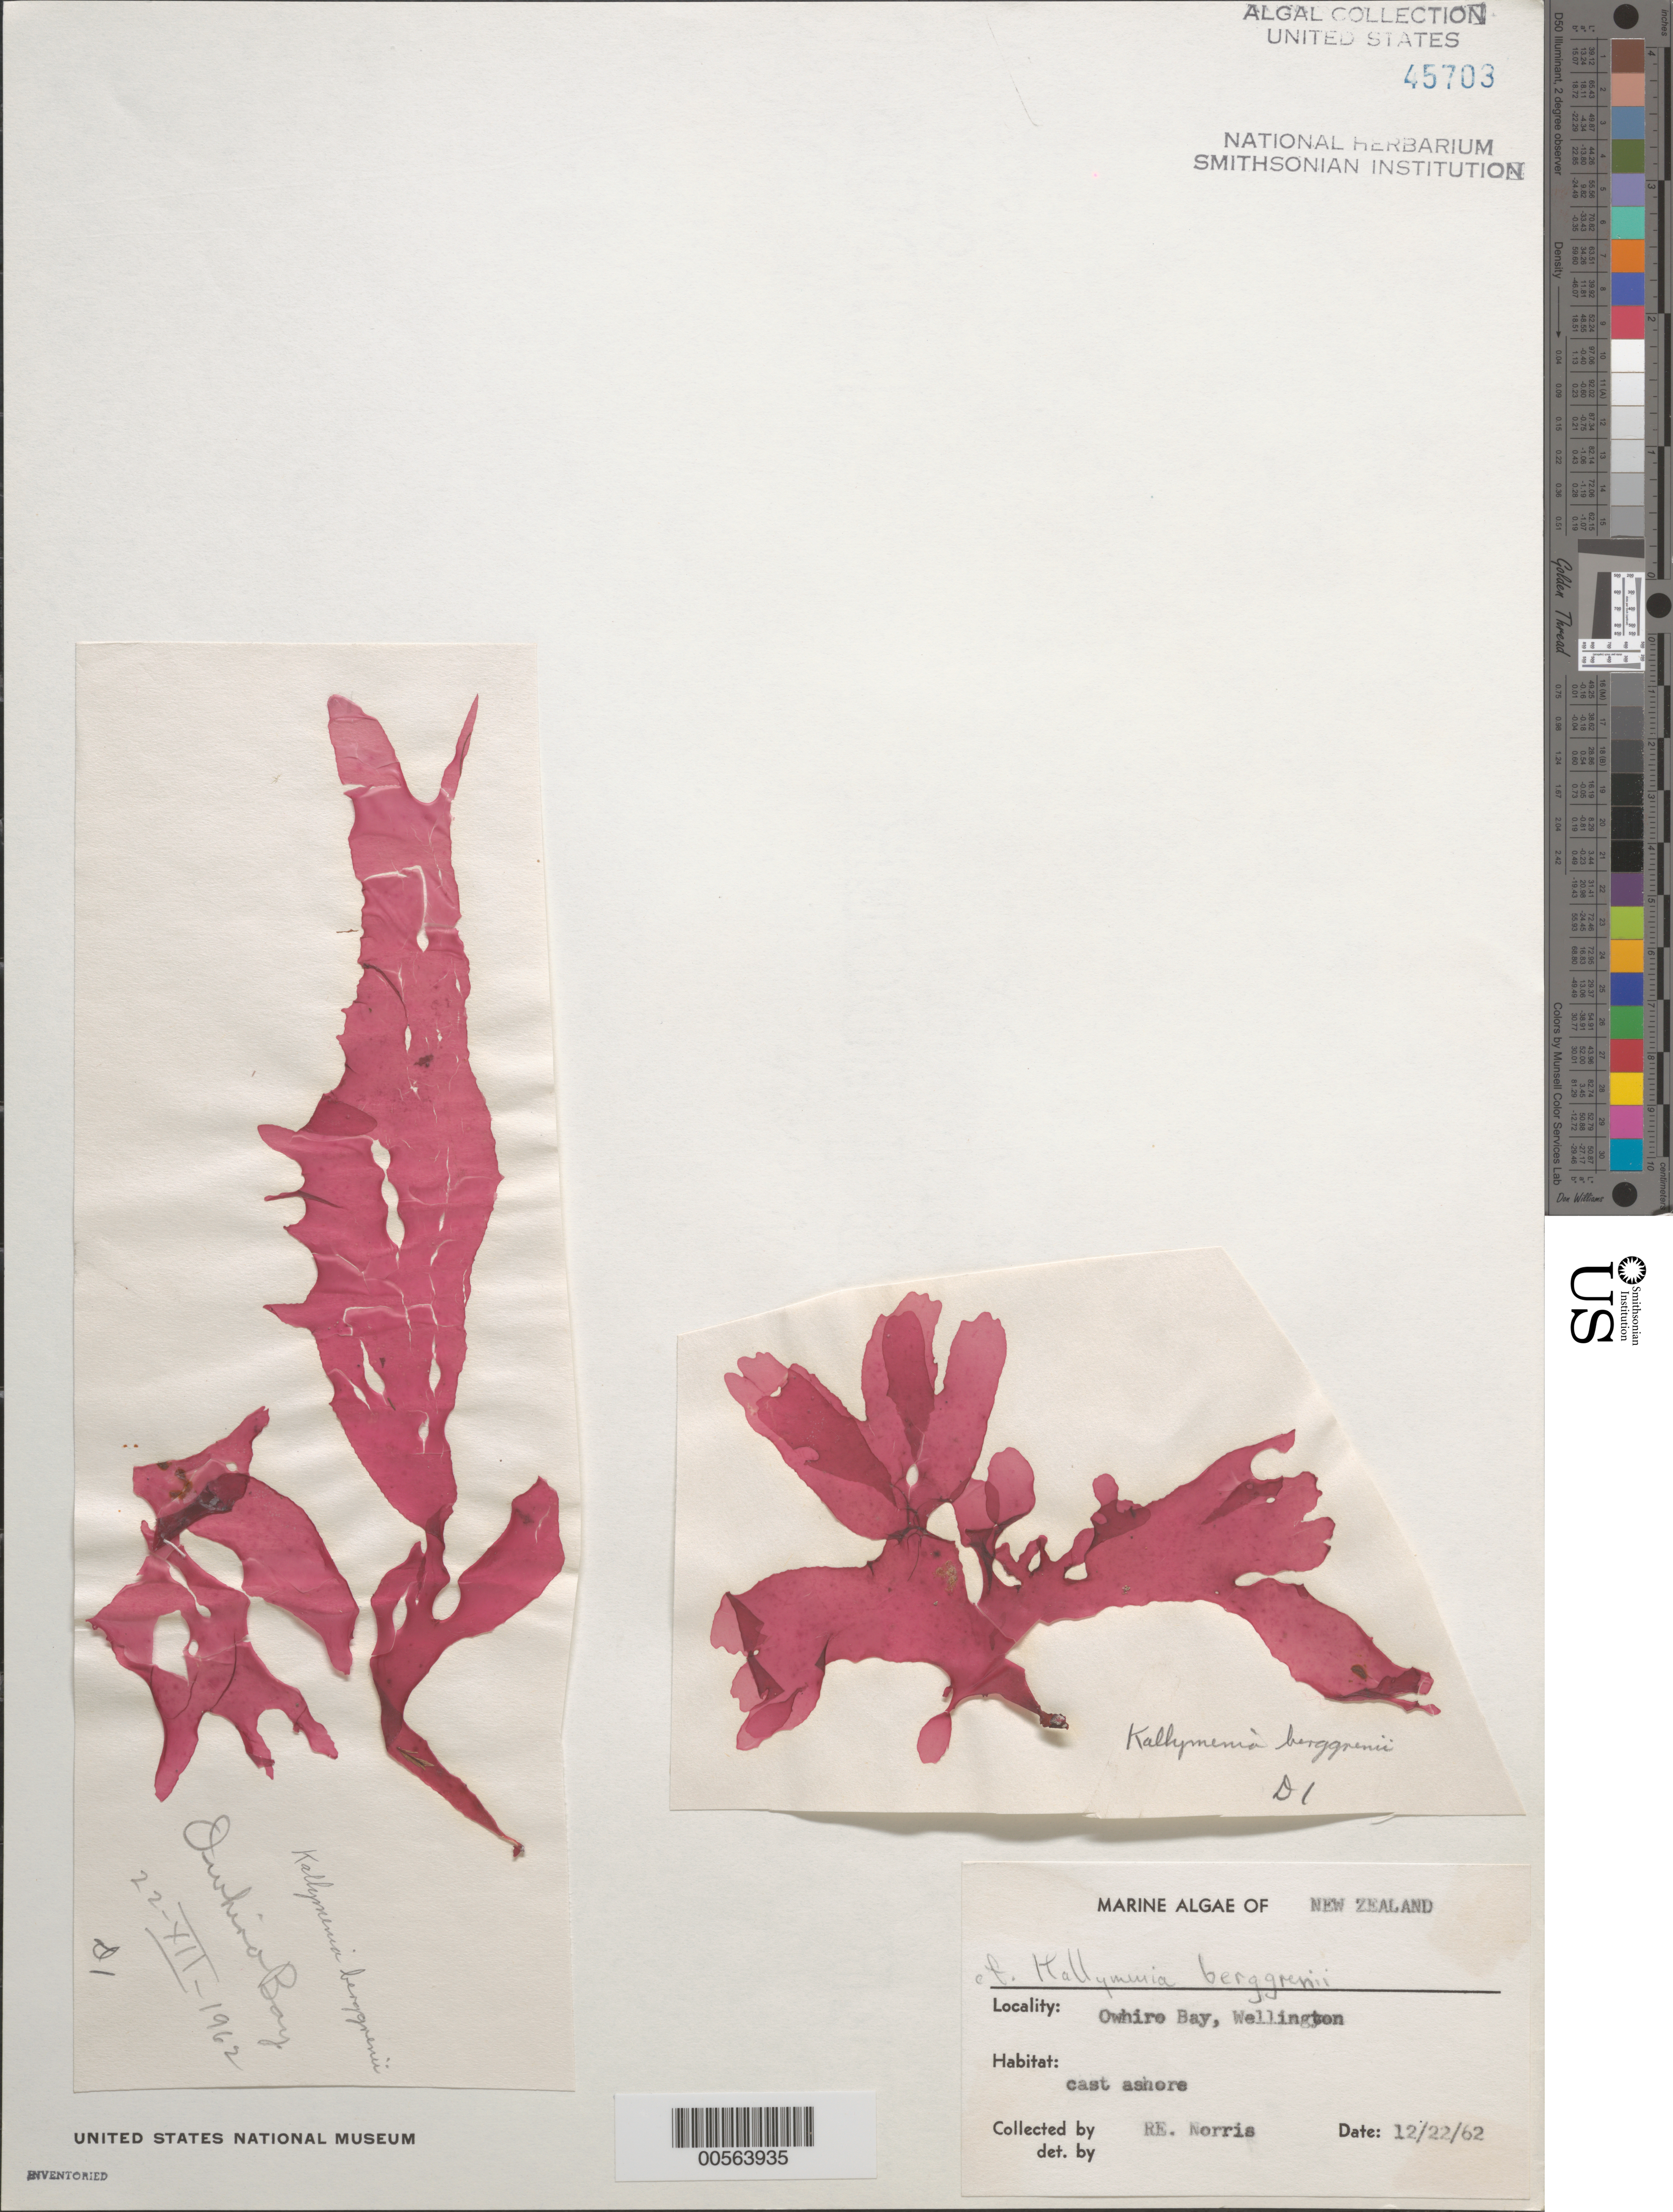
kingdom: Plantae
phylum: Rhodophyta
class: Florideophyceae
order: Gigartinales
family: Kallymeniaceae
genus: Psaromenia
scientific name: Psaromenia berggrenii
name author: (J. Agardh) D'Archino et al.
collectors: R. E. Norris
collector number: D1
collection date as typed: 22 Dec 1962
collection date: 1962-12-22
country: New Zealand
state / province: Wellington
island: North Island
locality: Owhiro Bay, Wellington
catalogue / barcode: US 45703